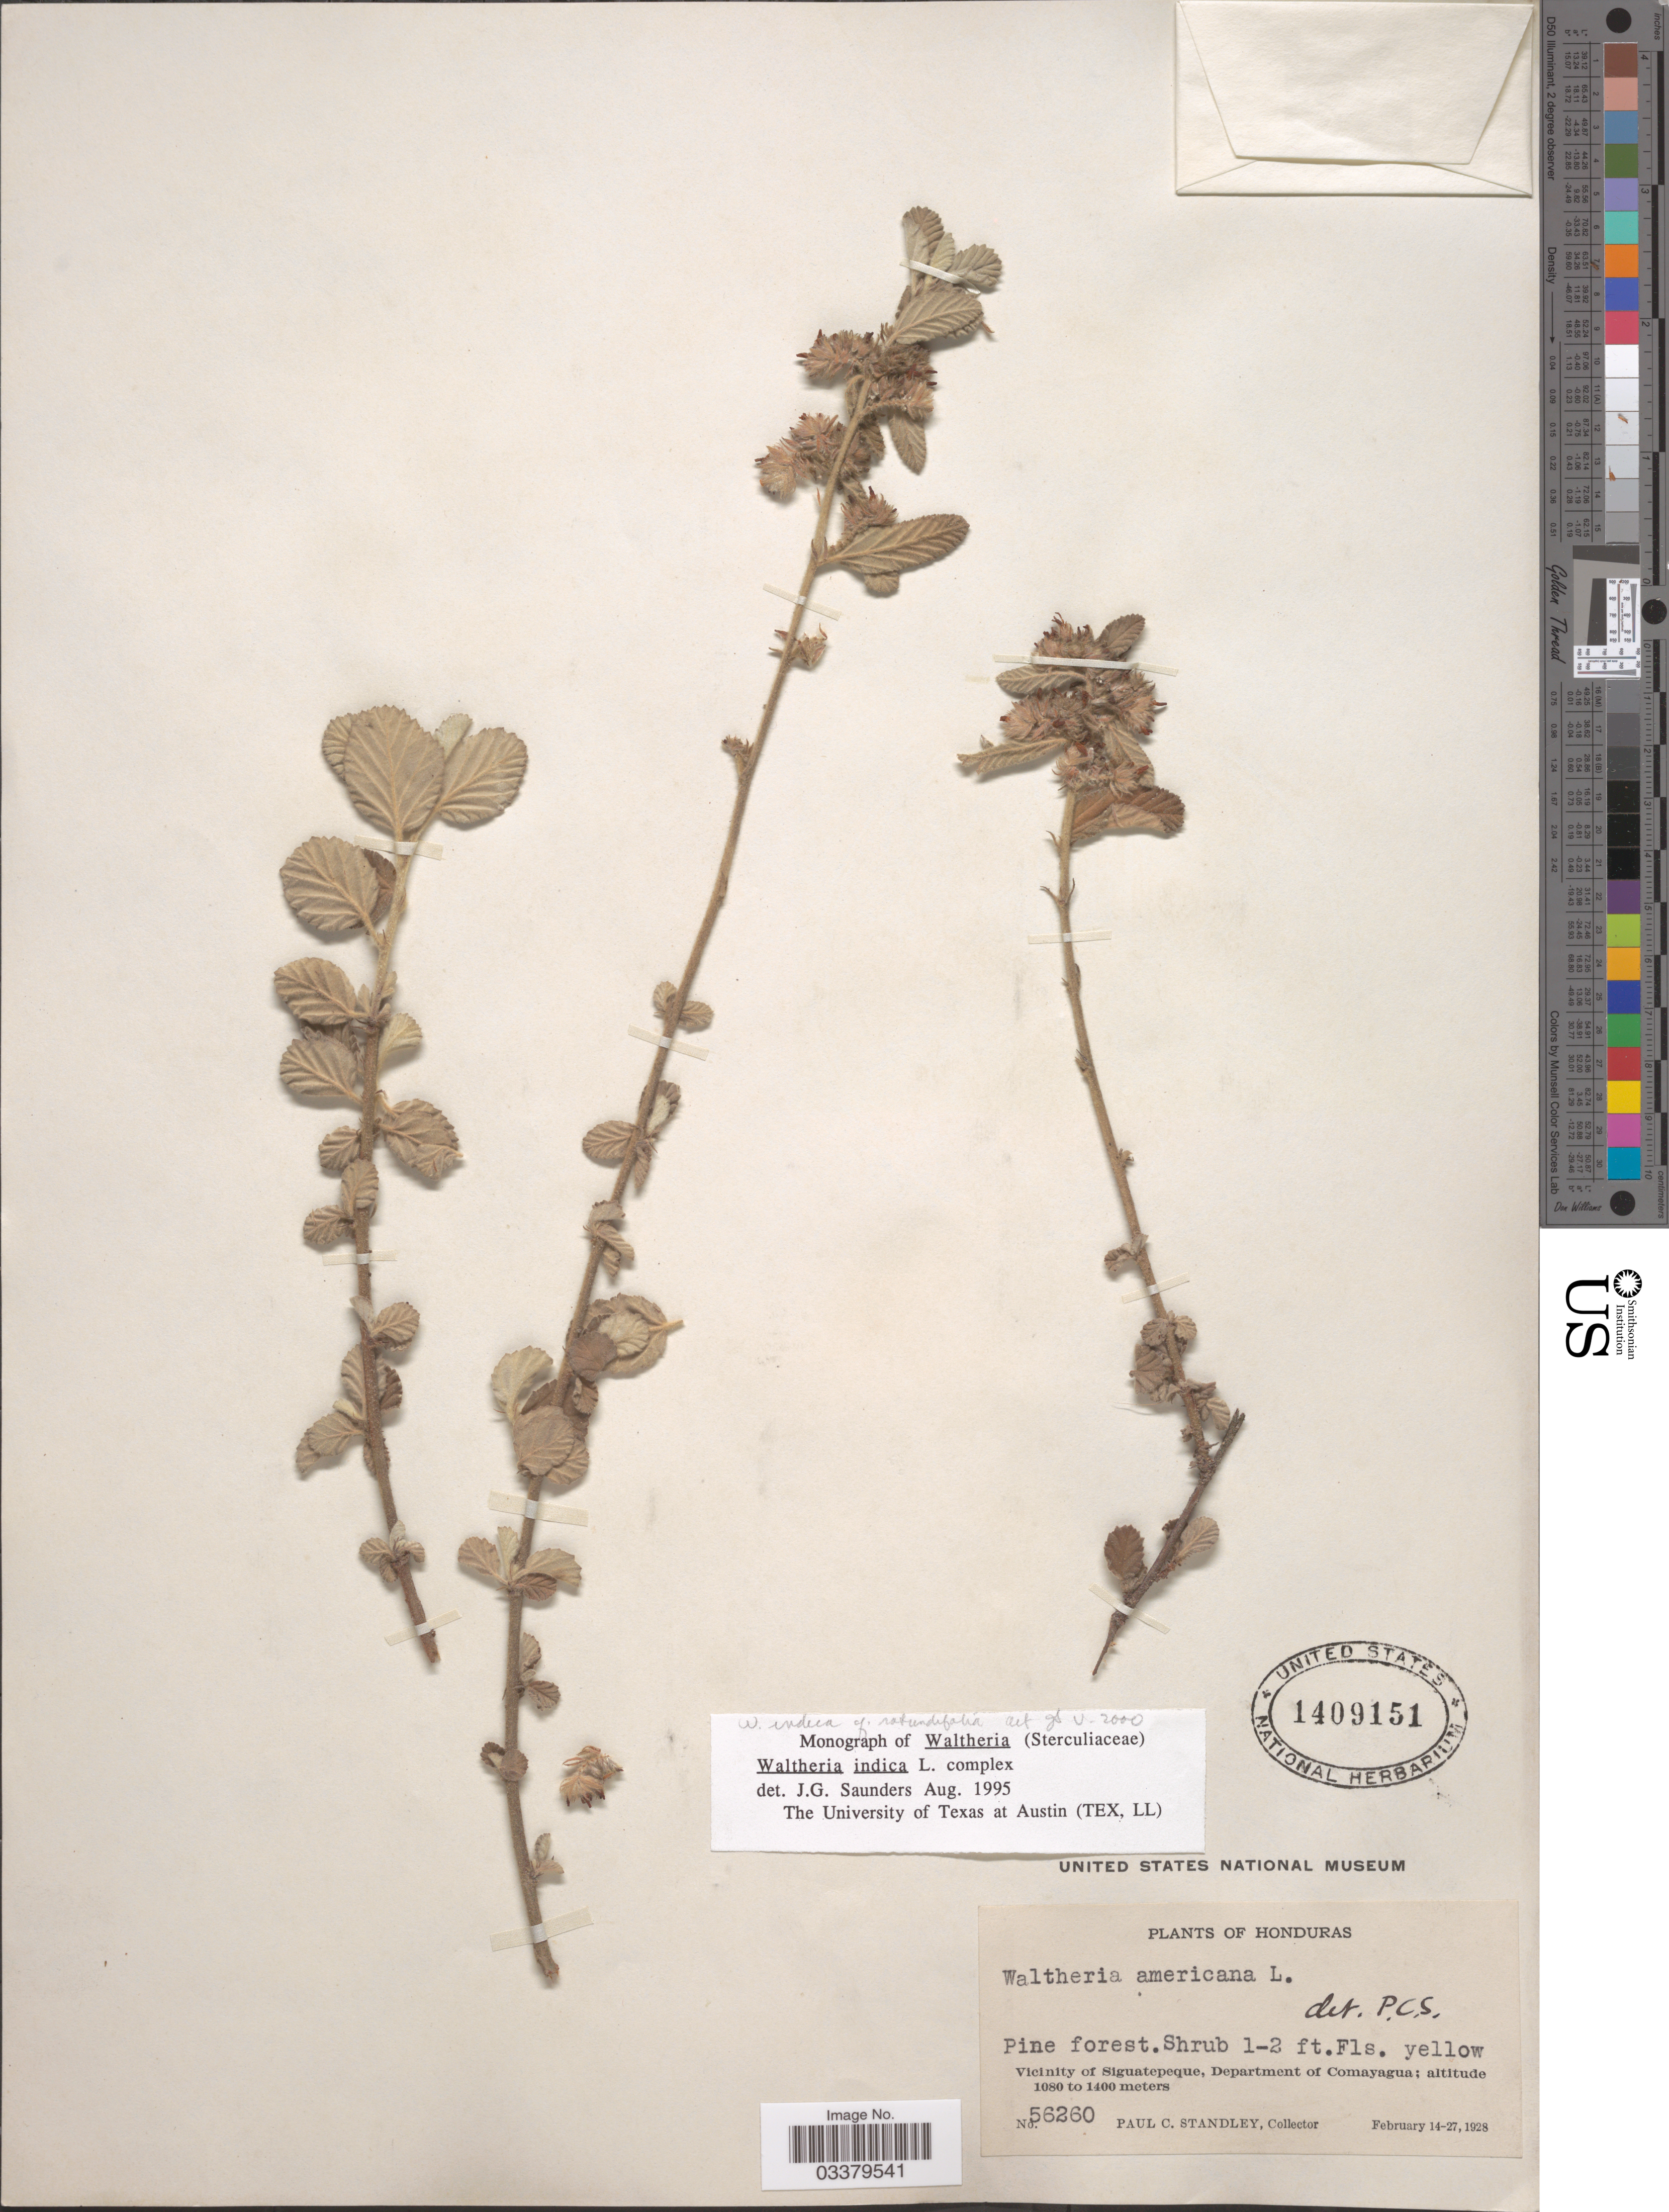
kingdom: Plantae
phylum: Tracheophyta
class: Magnoliopsida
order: Malvales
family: Malvaceae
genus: Waltheria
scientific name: Waltheria indica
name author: L.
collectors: P. C. Standley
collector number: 56260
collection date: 1928-02-14/1928-02-27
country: Honduras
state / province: Comayagua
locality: Vicinity of Siguatepeque, Department of Comayagua.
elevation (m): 1080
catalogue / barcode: US 1409151